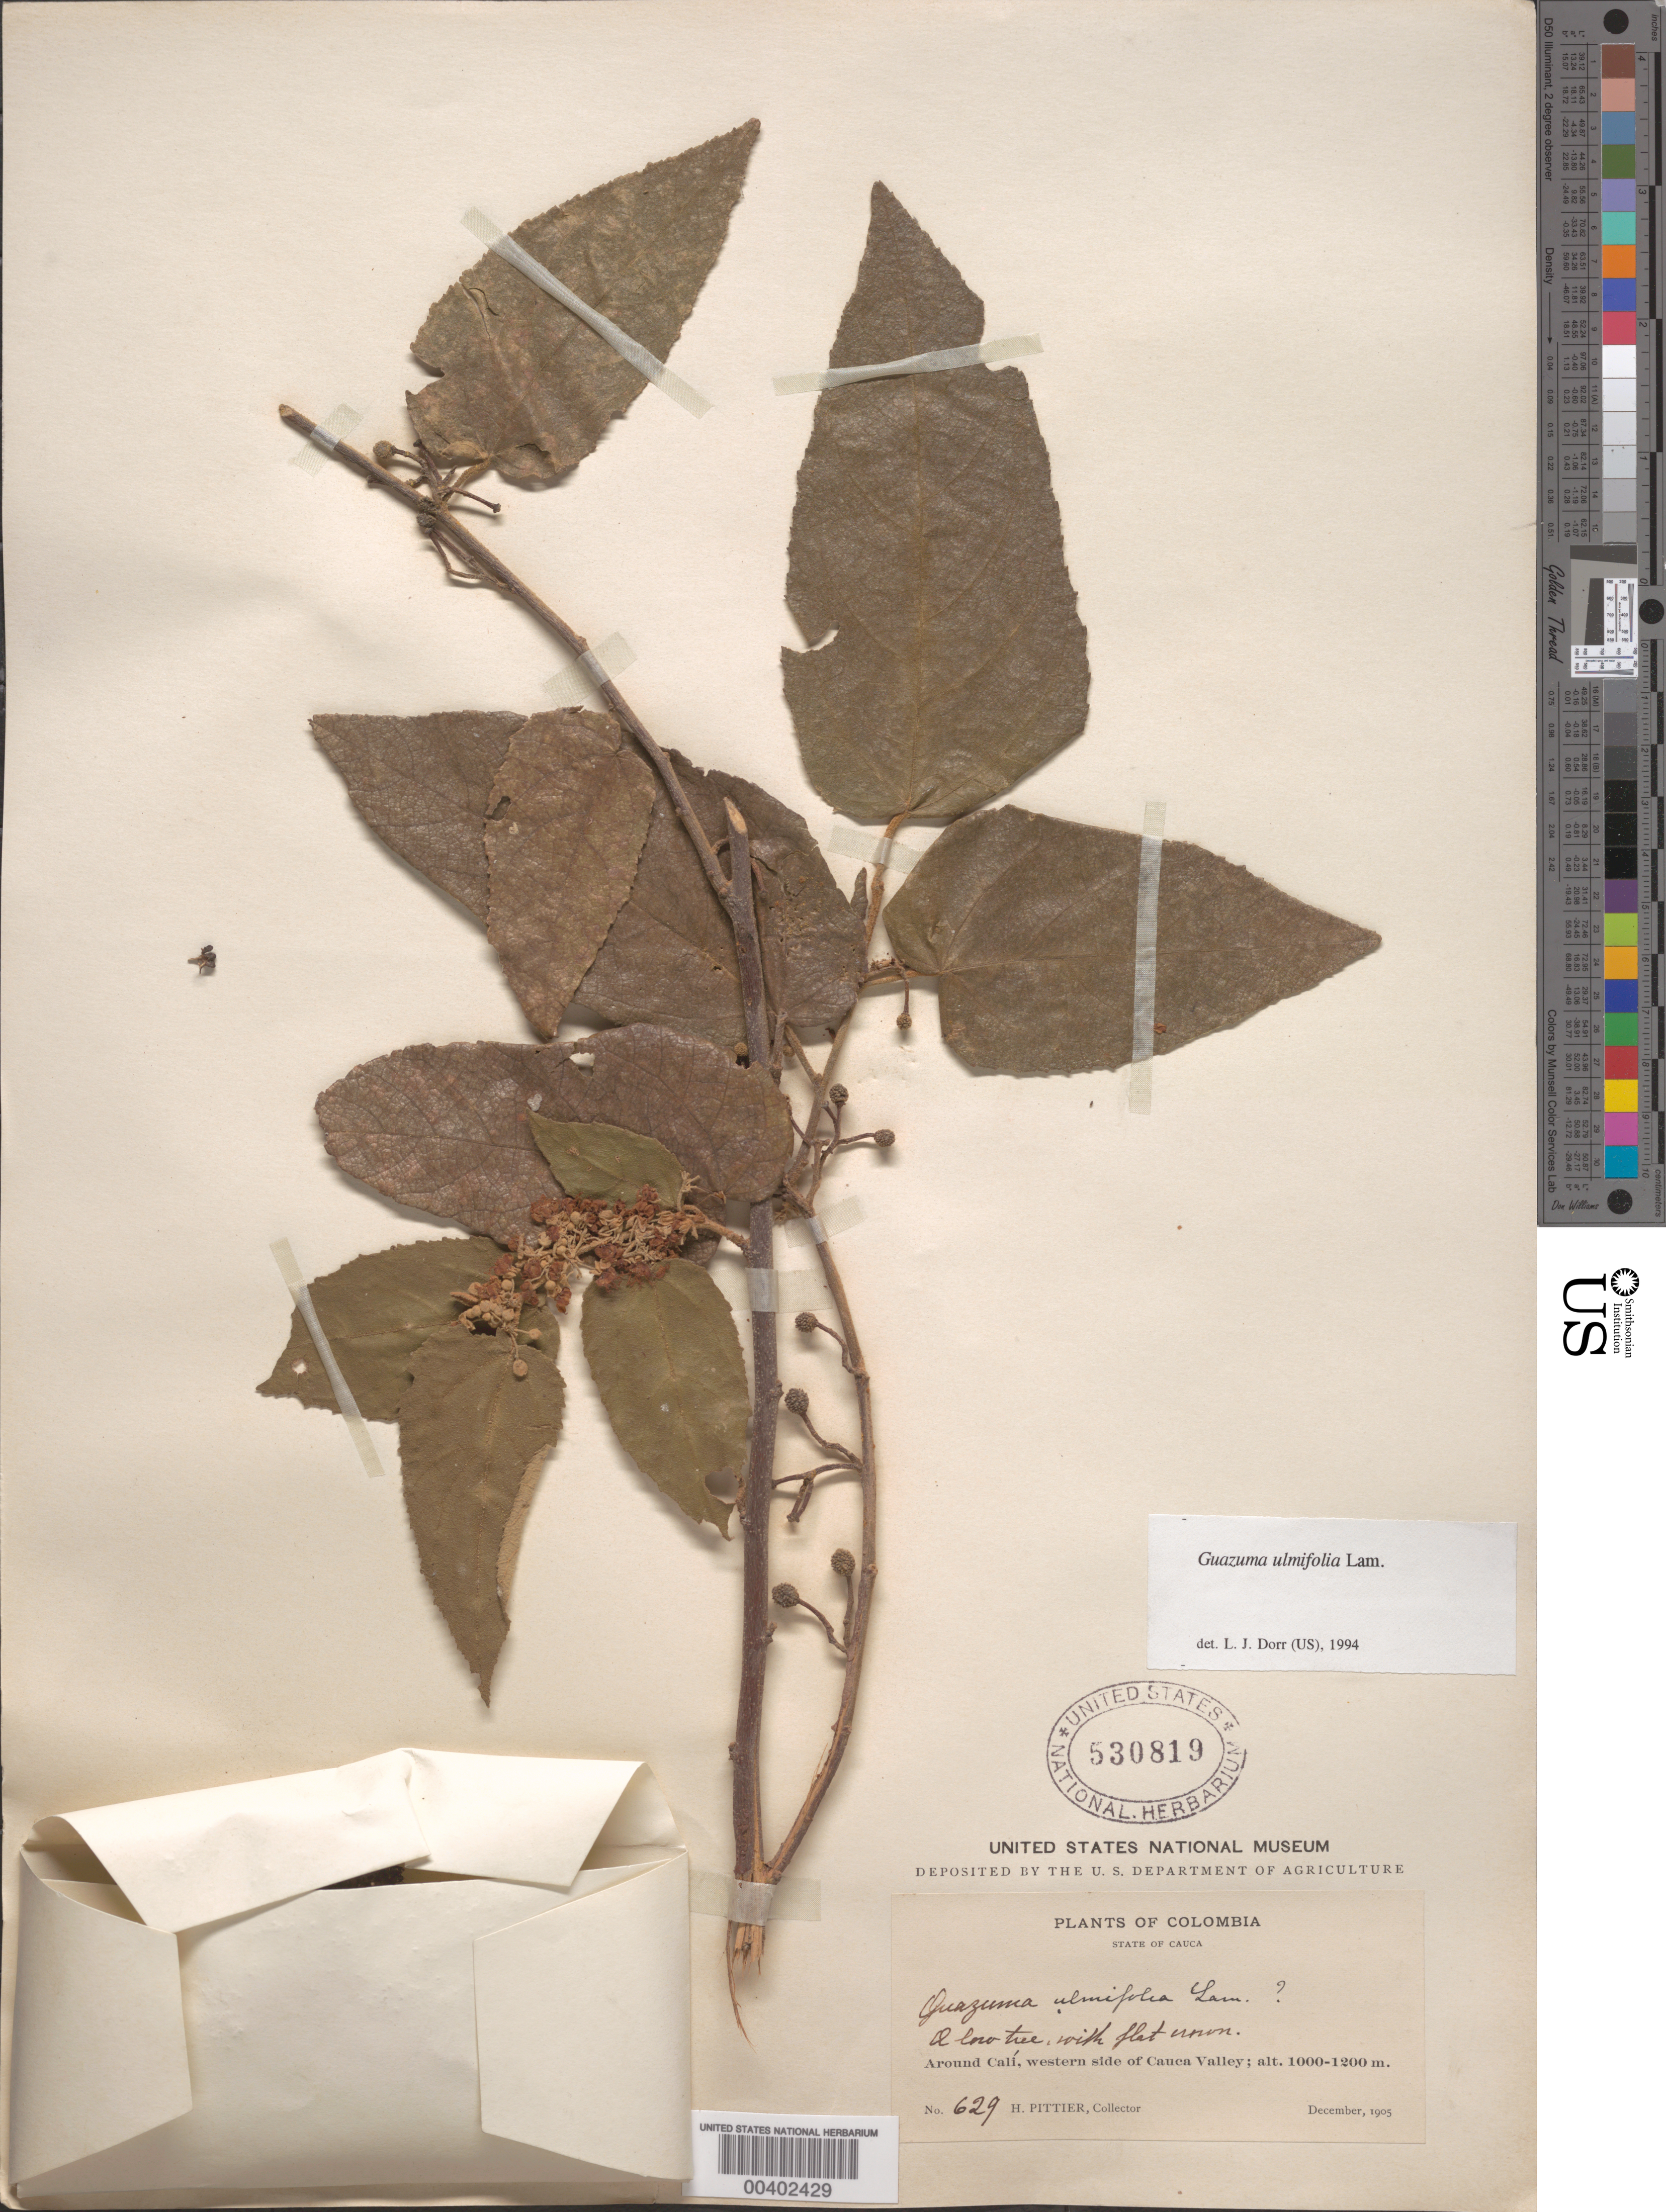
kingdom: Plantae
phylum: Tracheophyta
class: Magnoliopsida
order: Malvales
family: Malvaceae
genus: Guazuma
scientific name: Guazuma ulmifolia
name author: Lam.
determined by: Dorr, L. J., (BOT), Smithsonian Institution - National Museum of Natural History (UNITED STATES)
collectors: H. F. Pittier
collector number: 629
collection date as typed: Dec 1905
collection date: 1905-12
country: Colombia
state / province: Cauca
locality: Around Calí, W side of Cauca Valley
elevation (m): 1000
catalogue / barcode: US 530819